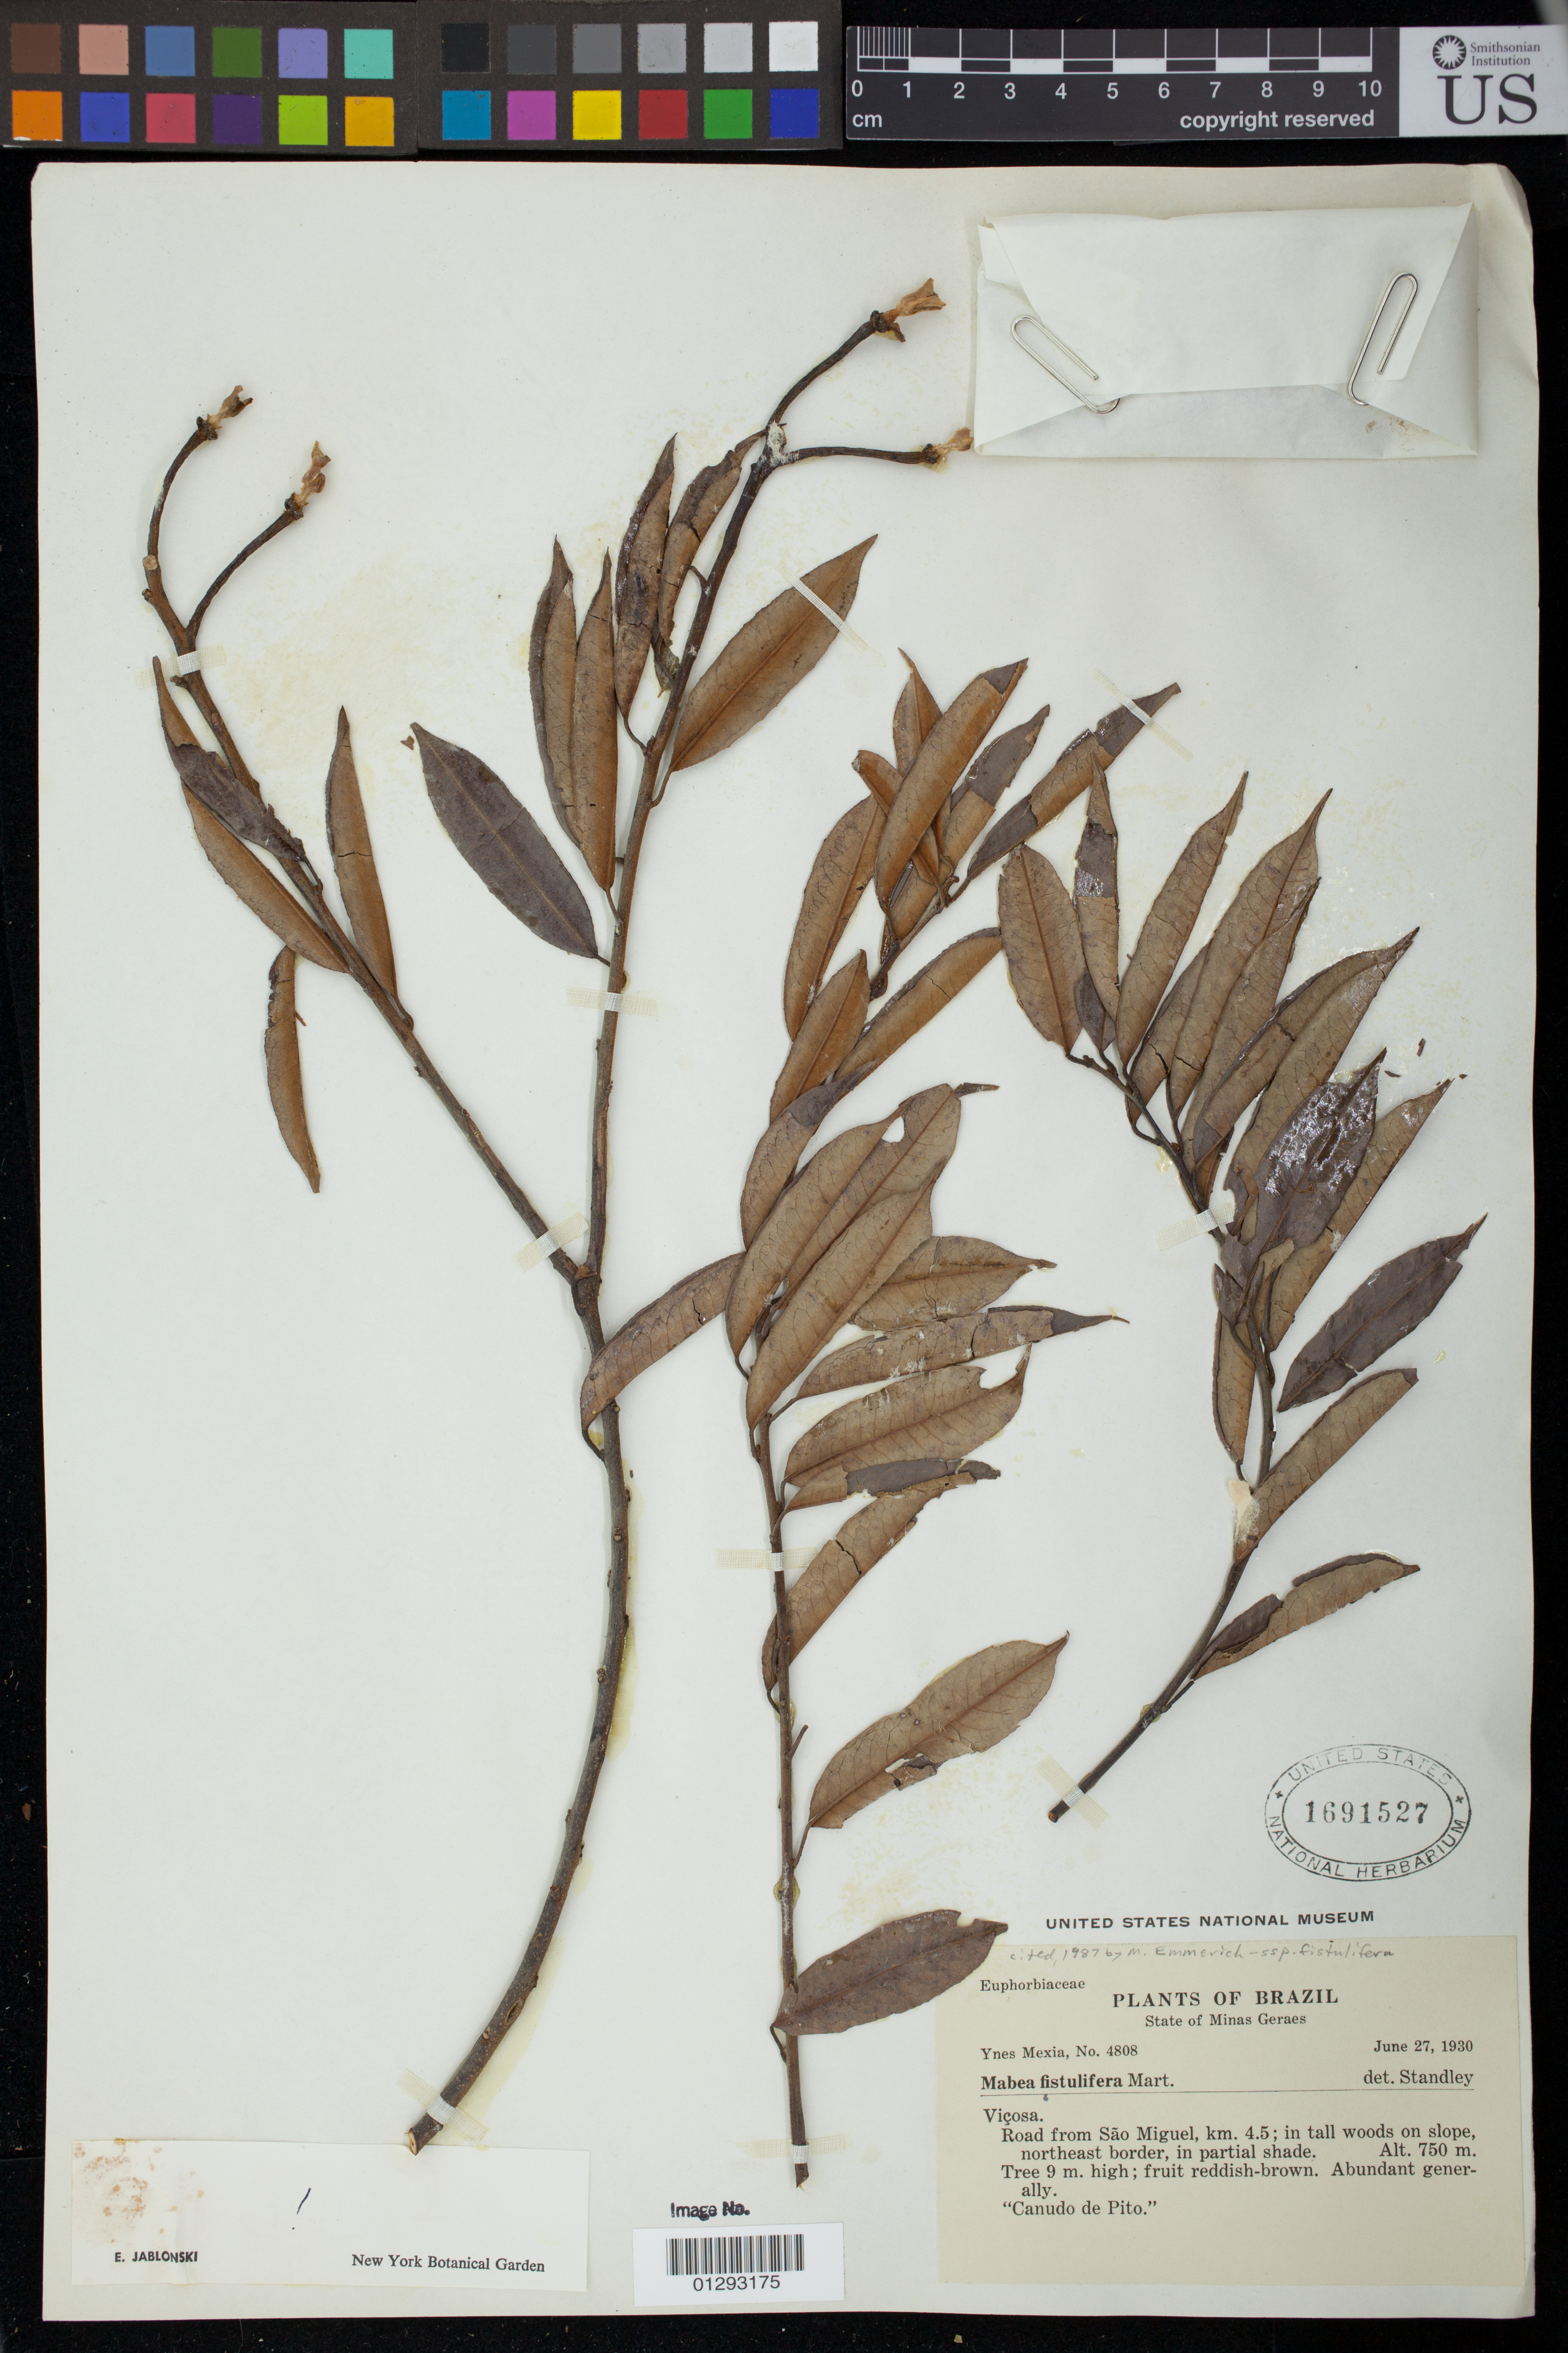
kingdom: Plantae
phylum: Tracheophyta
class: Magnoliopsida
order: Malpighiales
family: Euphorbiaceae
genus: Mabea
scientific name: Mabea fistulifera subsp. fistulifera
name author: Mart.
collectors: Y. Mexia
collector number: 4808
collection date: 1930-06-27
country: Brazil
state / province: Minas Gerais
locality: Vicosa.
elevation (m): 750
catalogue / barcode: US 1691527